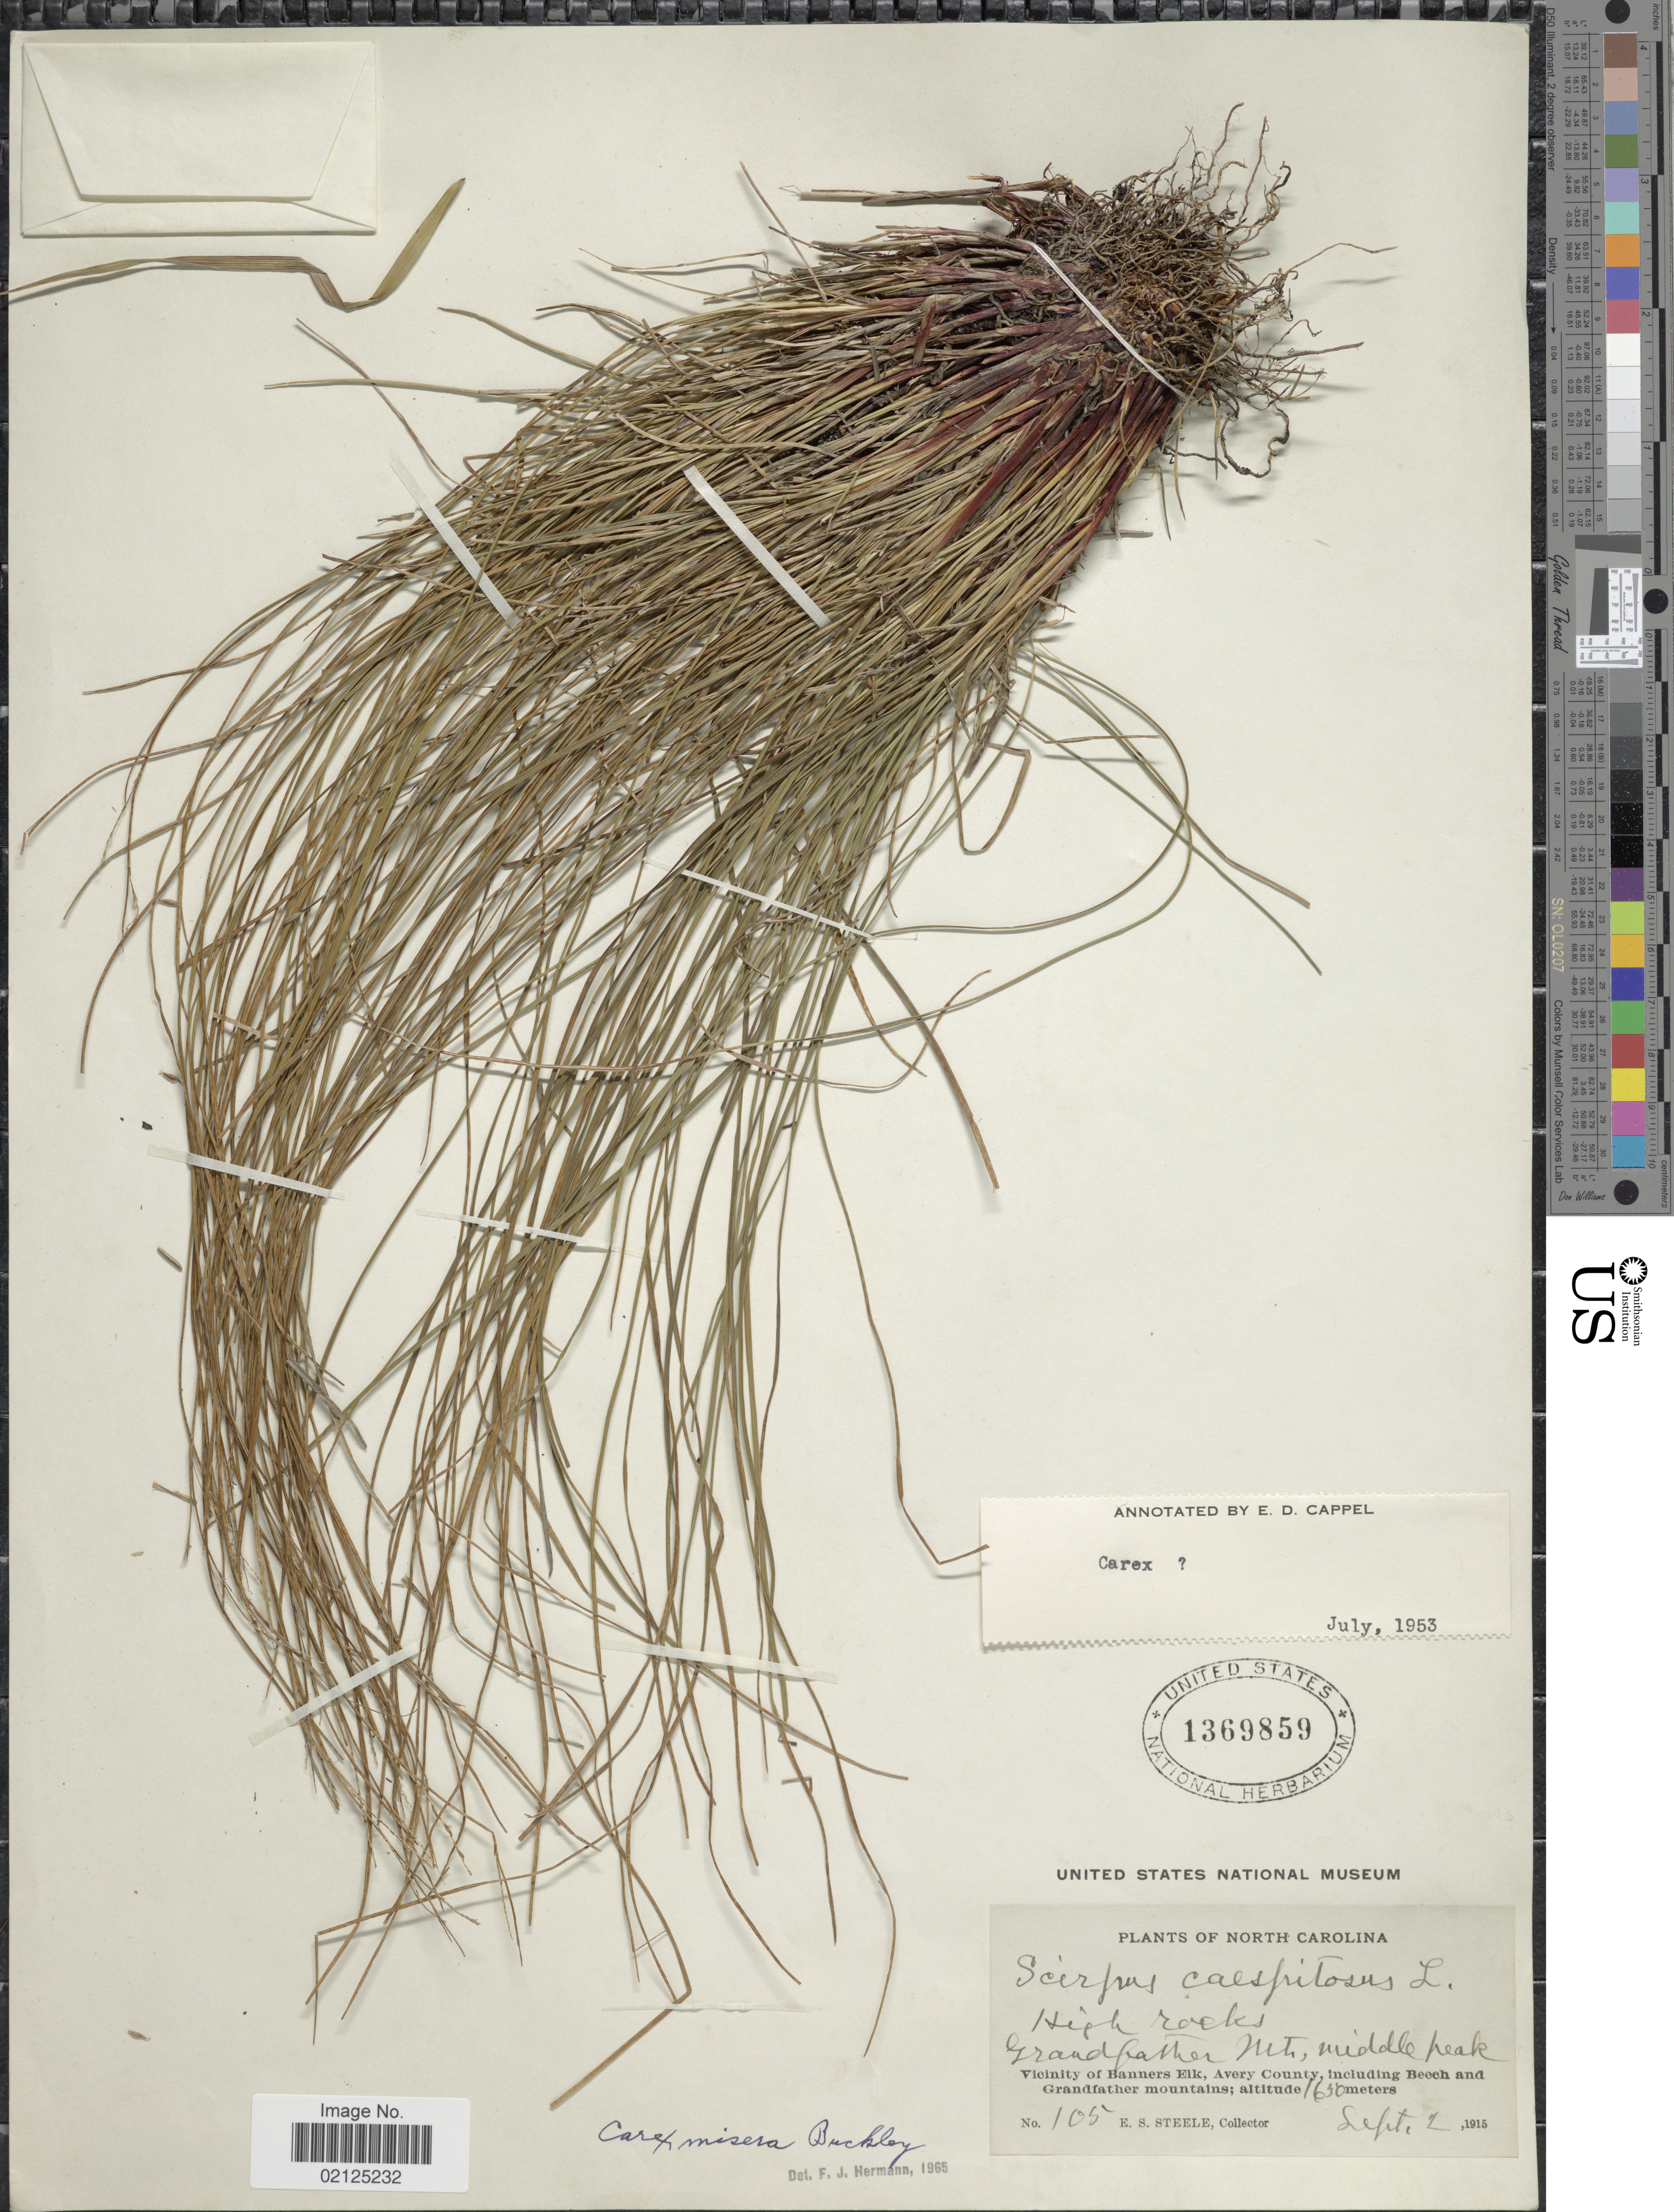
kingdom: Plantae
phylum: Tracheophyta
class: Liliopsida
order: Poales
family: Cyperaceae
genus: Carex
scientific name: Carex misera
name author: Buckley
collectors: E. Steele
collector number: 105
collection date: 1915-09-02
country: United States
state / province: North Carolina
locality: High rocks, Grandfather Mts, middle peak, Vicinity of Banners Elk, Avery County, including Beech and Grandfather mountains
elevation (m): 1650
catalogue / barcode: US 1369859